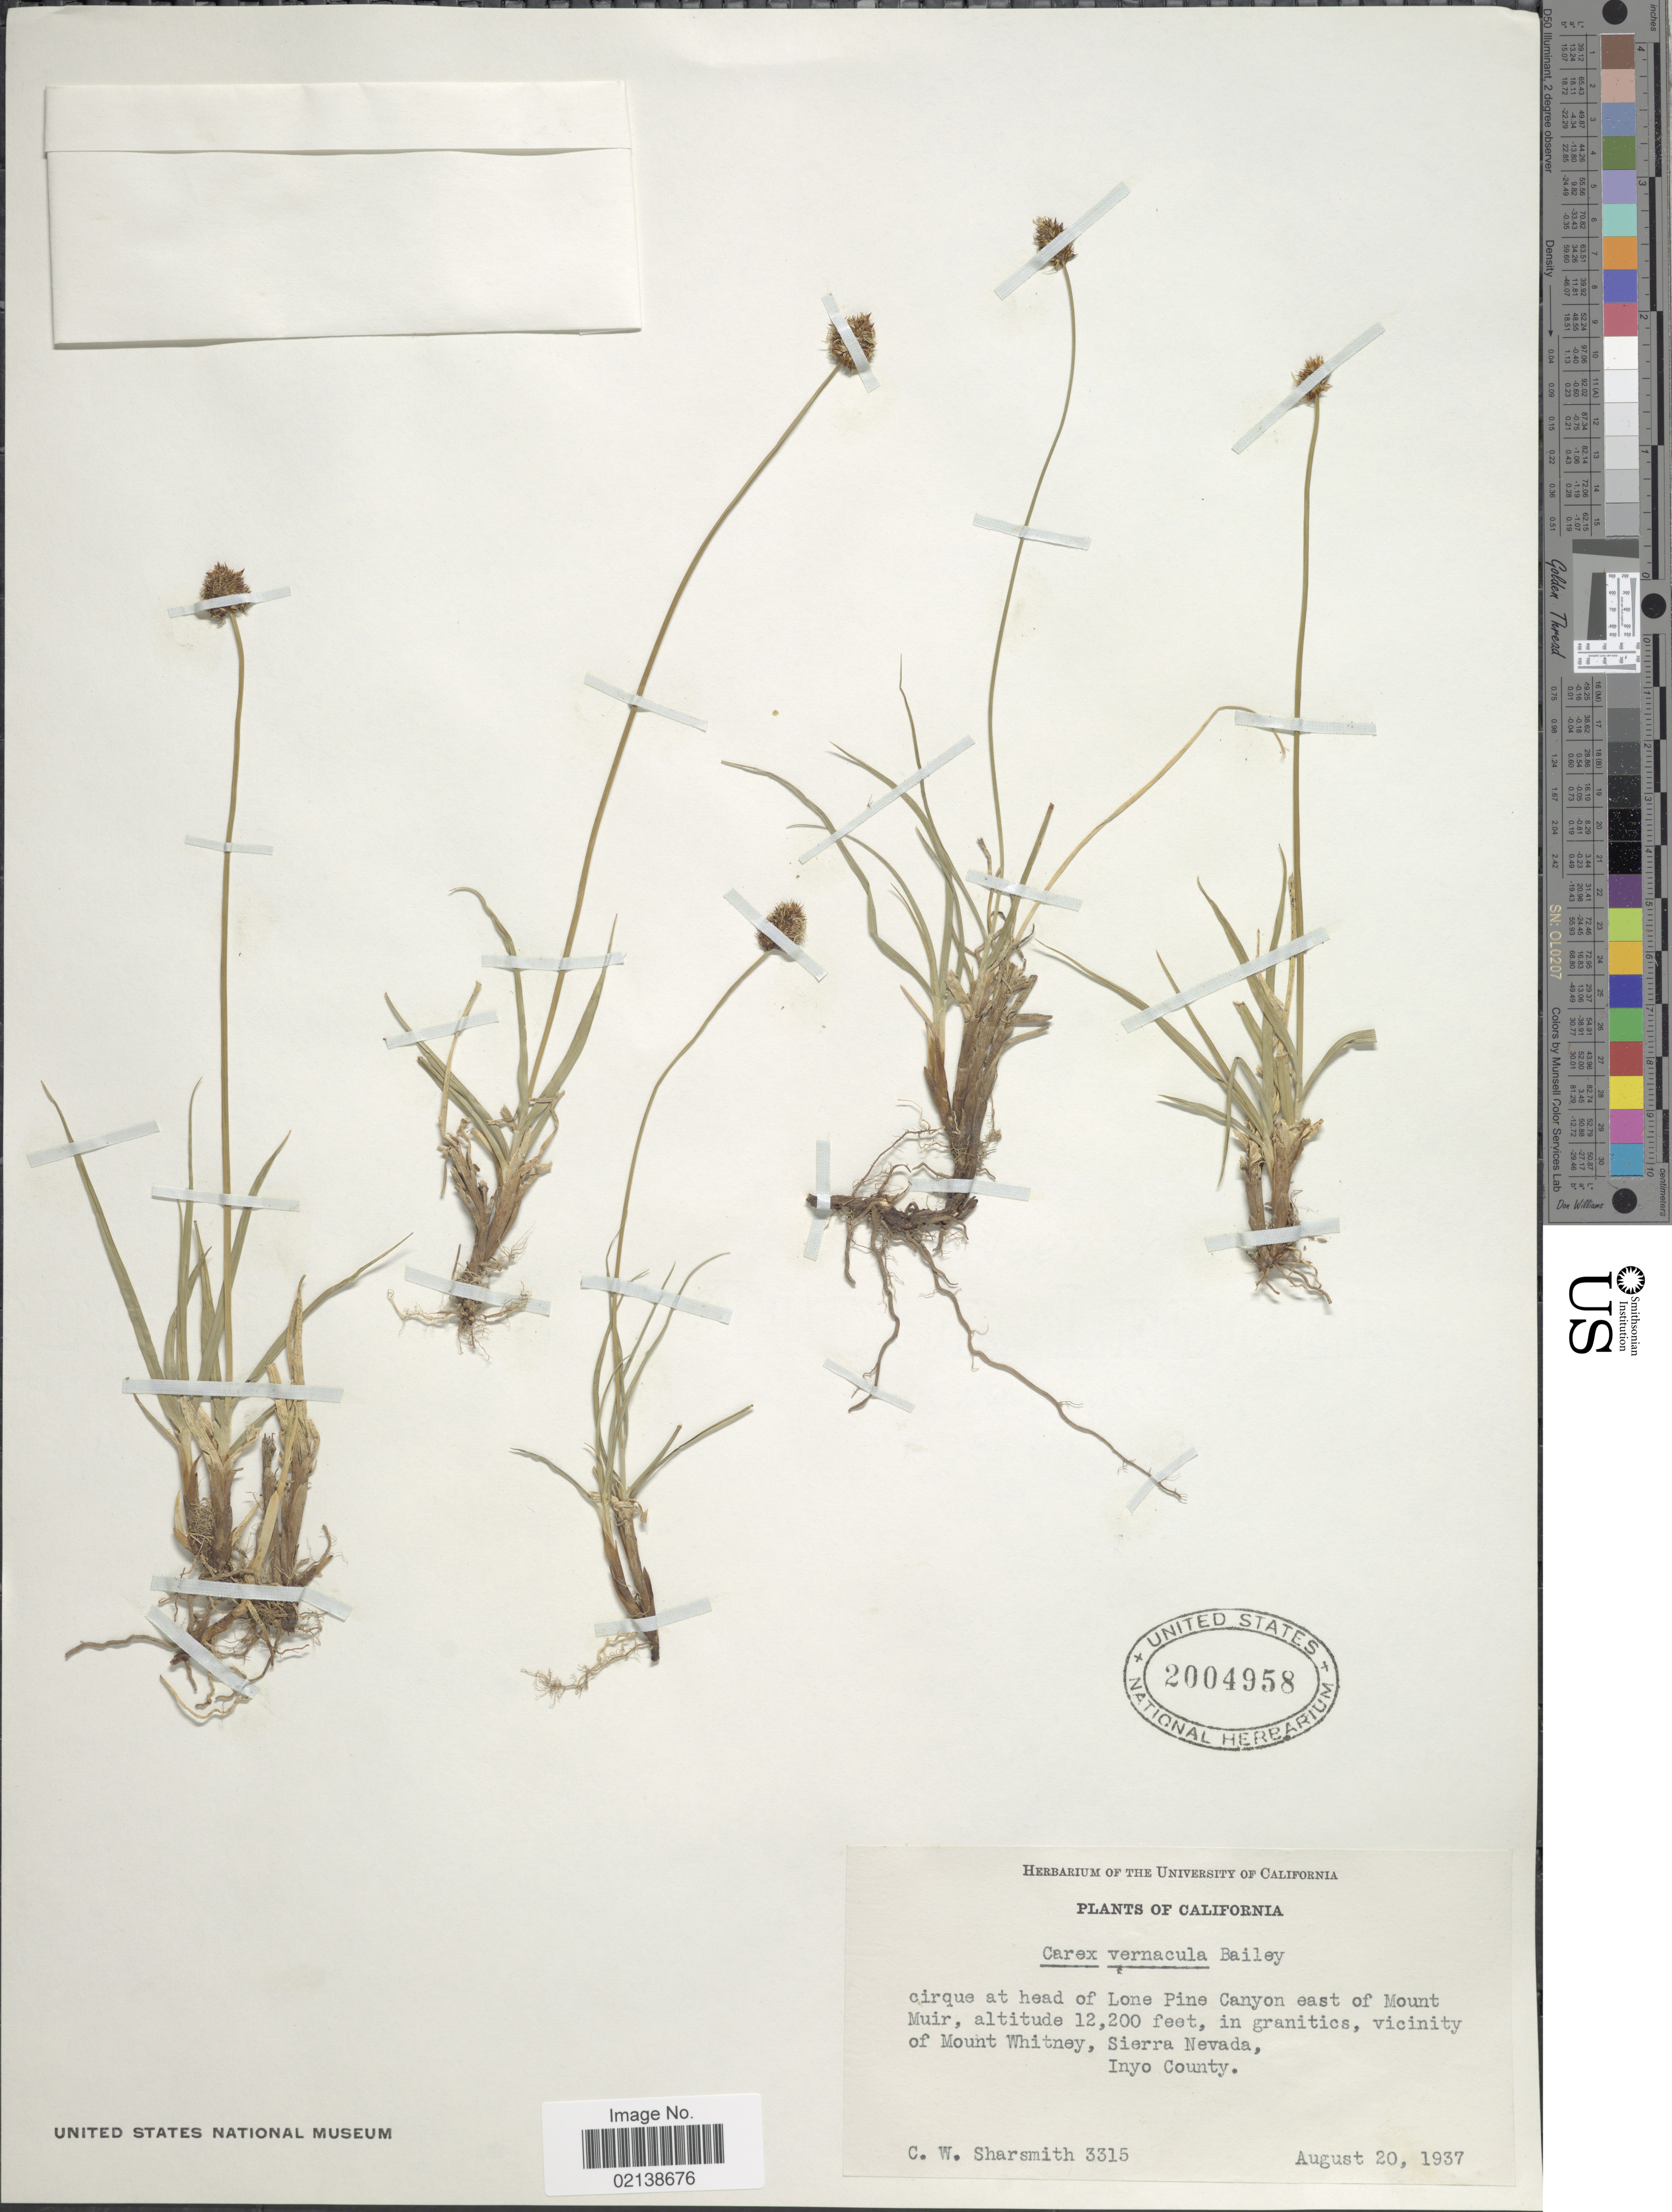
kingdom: Plantae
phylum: Tracheophyta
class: Liliopsida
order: Poales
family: Cyperaceae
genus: Carex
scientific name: Carex vernacula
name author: L.H. Bailey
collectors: C. Sharsmith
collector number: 3315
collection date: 1937-08-20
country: United States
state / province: California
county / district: Inyo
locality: Cirque at head of Lone Pine Canyon east of Mount Muir, Vicinity of Mount Whitney, Sierra Nevada, Inyo County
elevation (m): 3719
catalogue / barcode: US 2004958